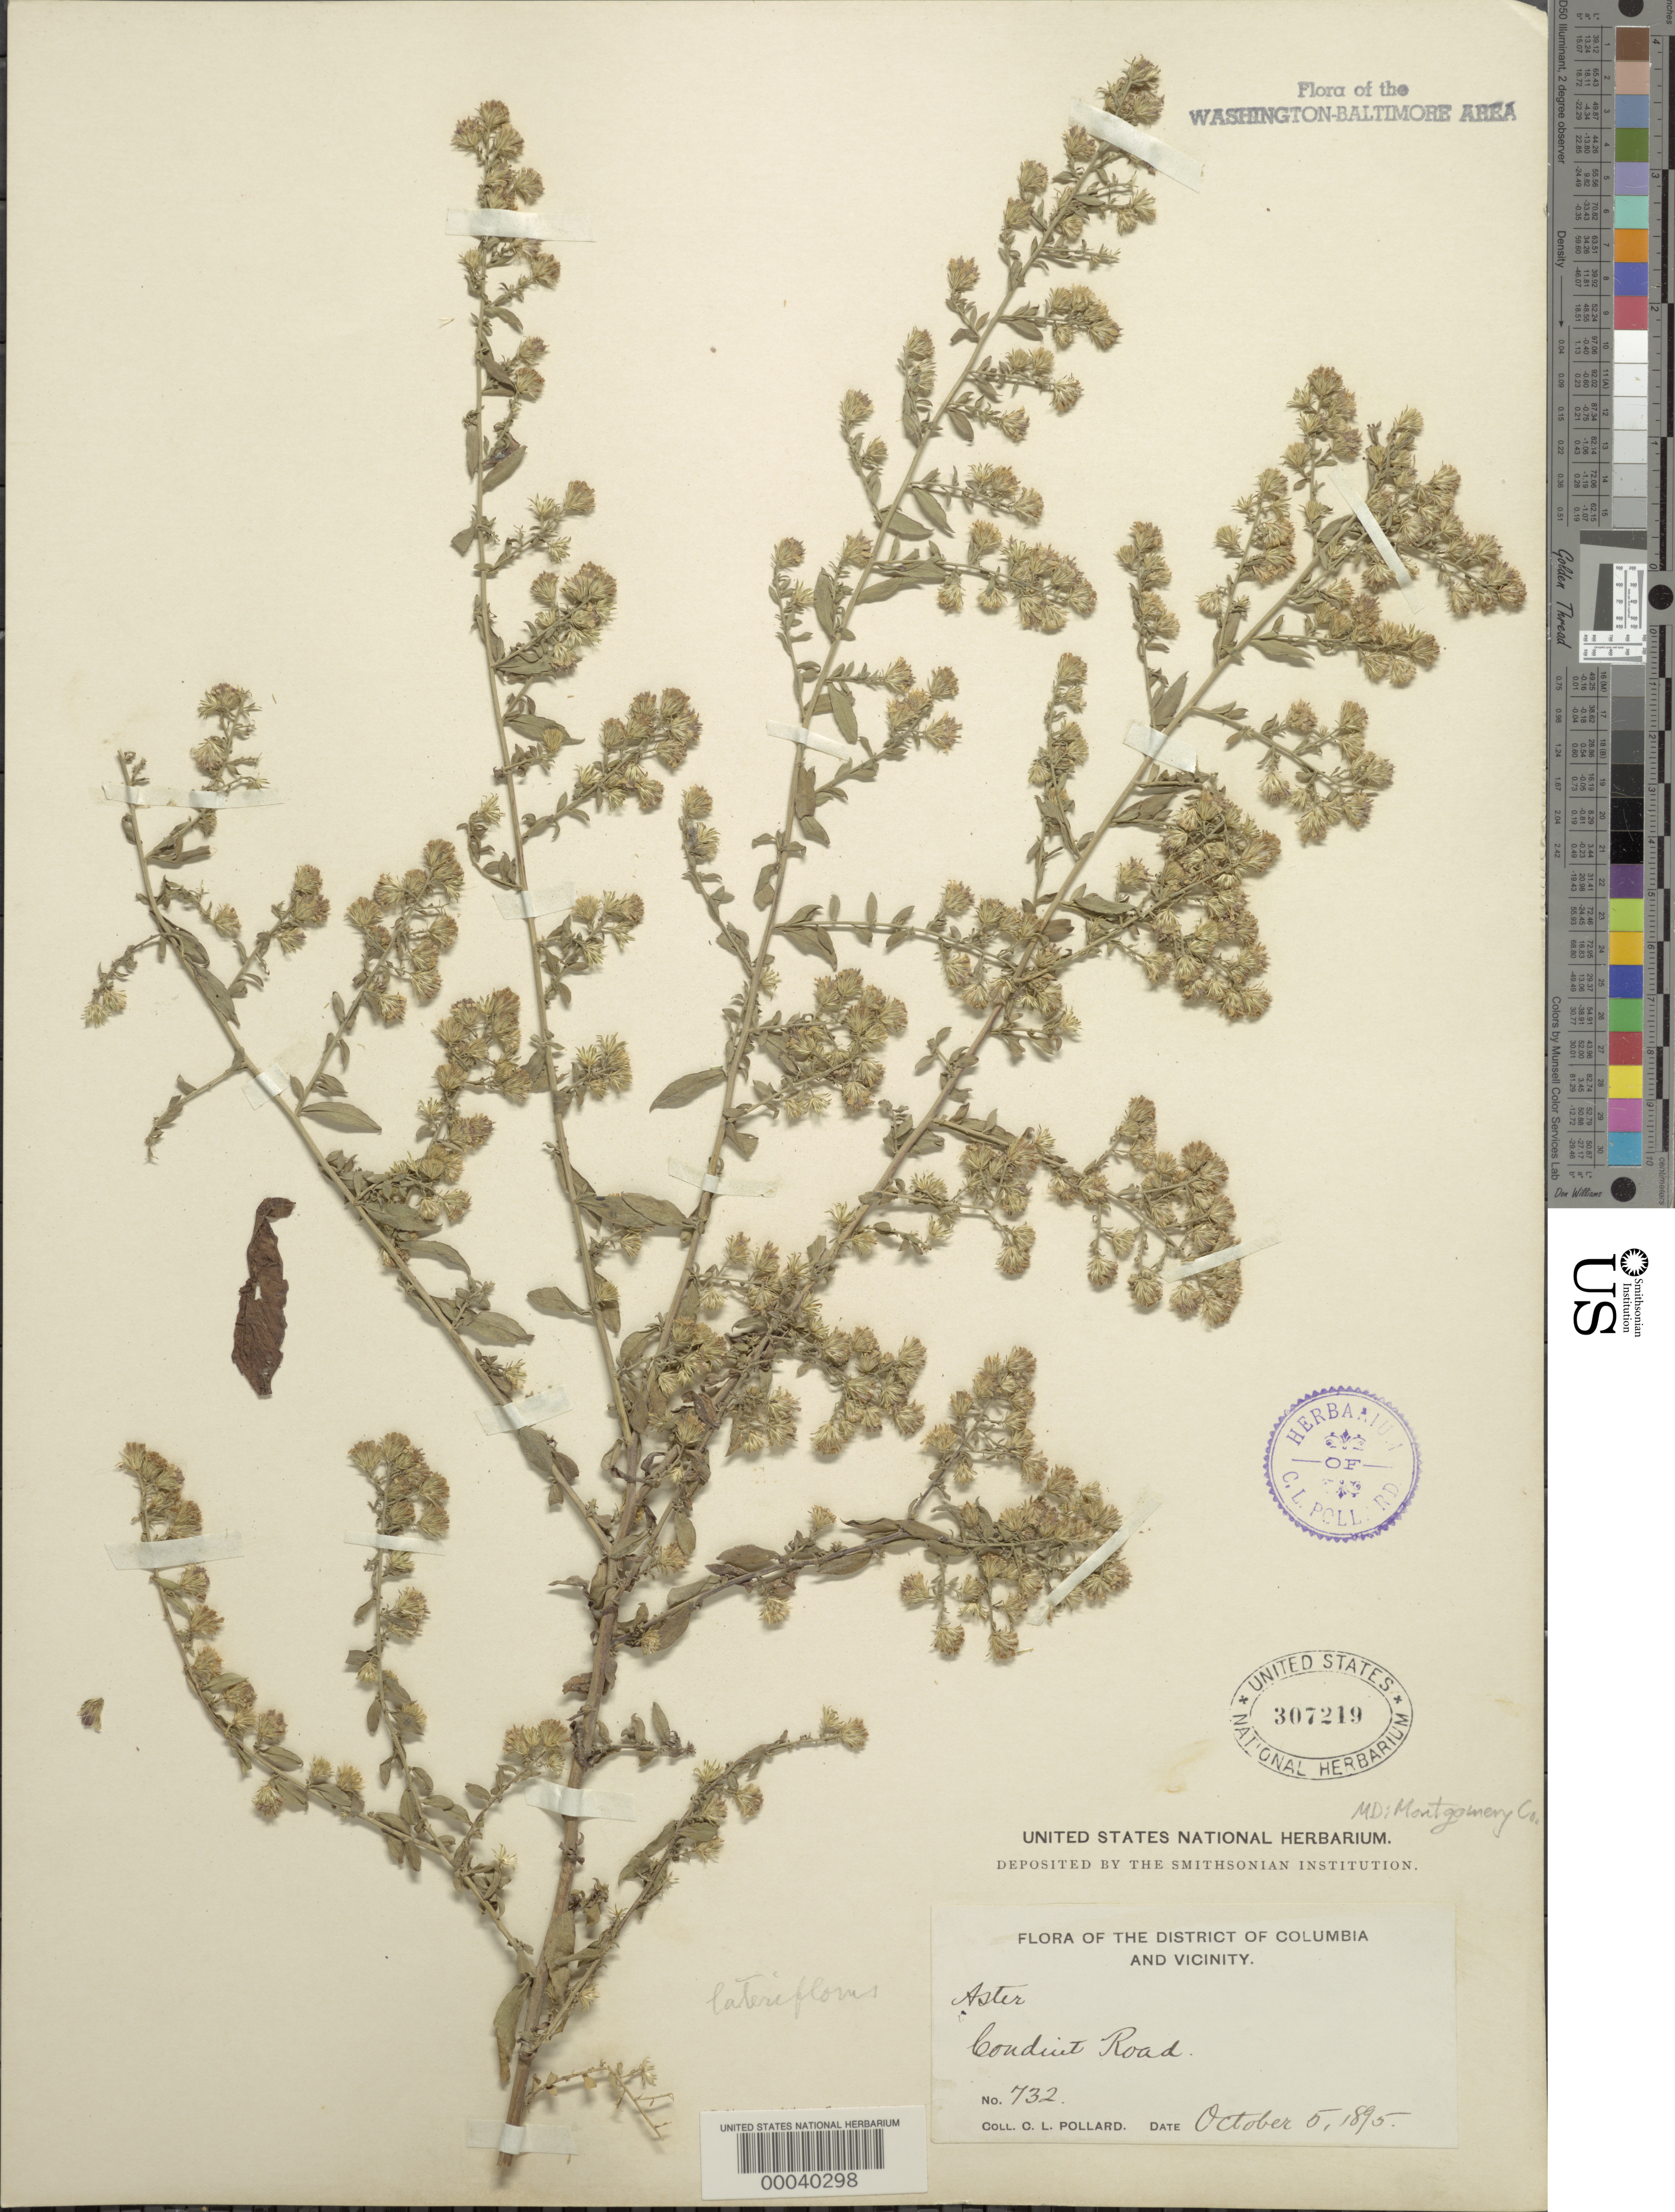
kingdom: Plantae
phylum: Tracheophyta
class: Magnoliopsida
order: Asterales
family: Asteraceae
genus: Symphyotrichum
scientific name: Symphyotrichum lateriflorum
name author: (L.) Á. Löve & D. Löve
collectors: C. L. Pollard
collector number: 732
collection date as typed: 05 Oct 1895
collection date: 1895-10-05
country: United States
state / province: Maryland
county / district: Montgomery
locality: Conduit Road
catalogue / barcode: US 307219